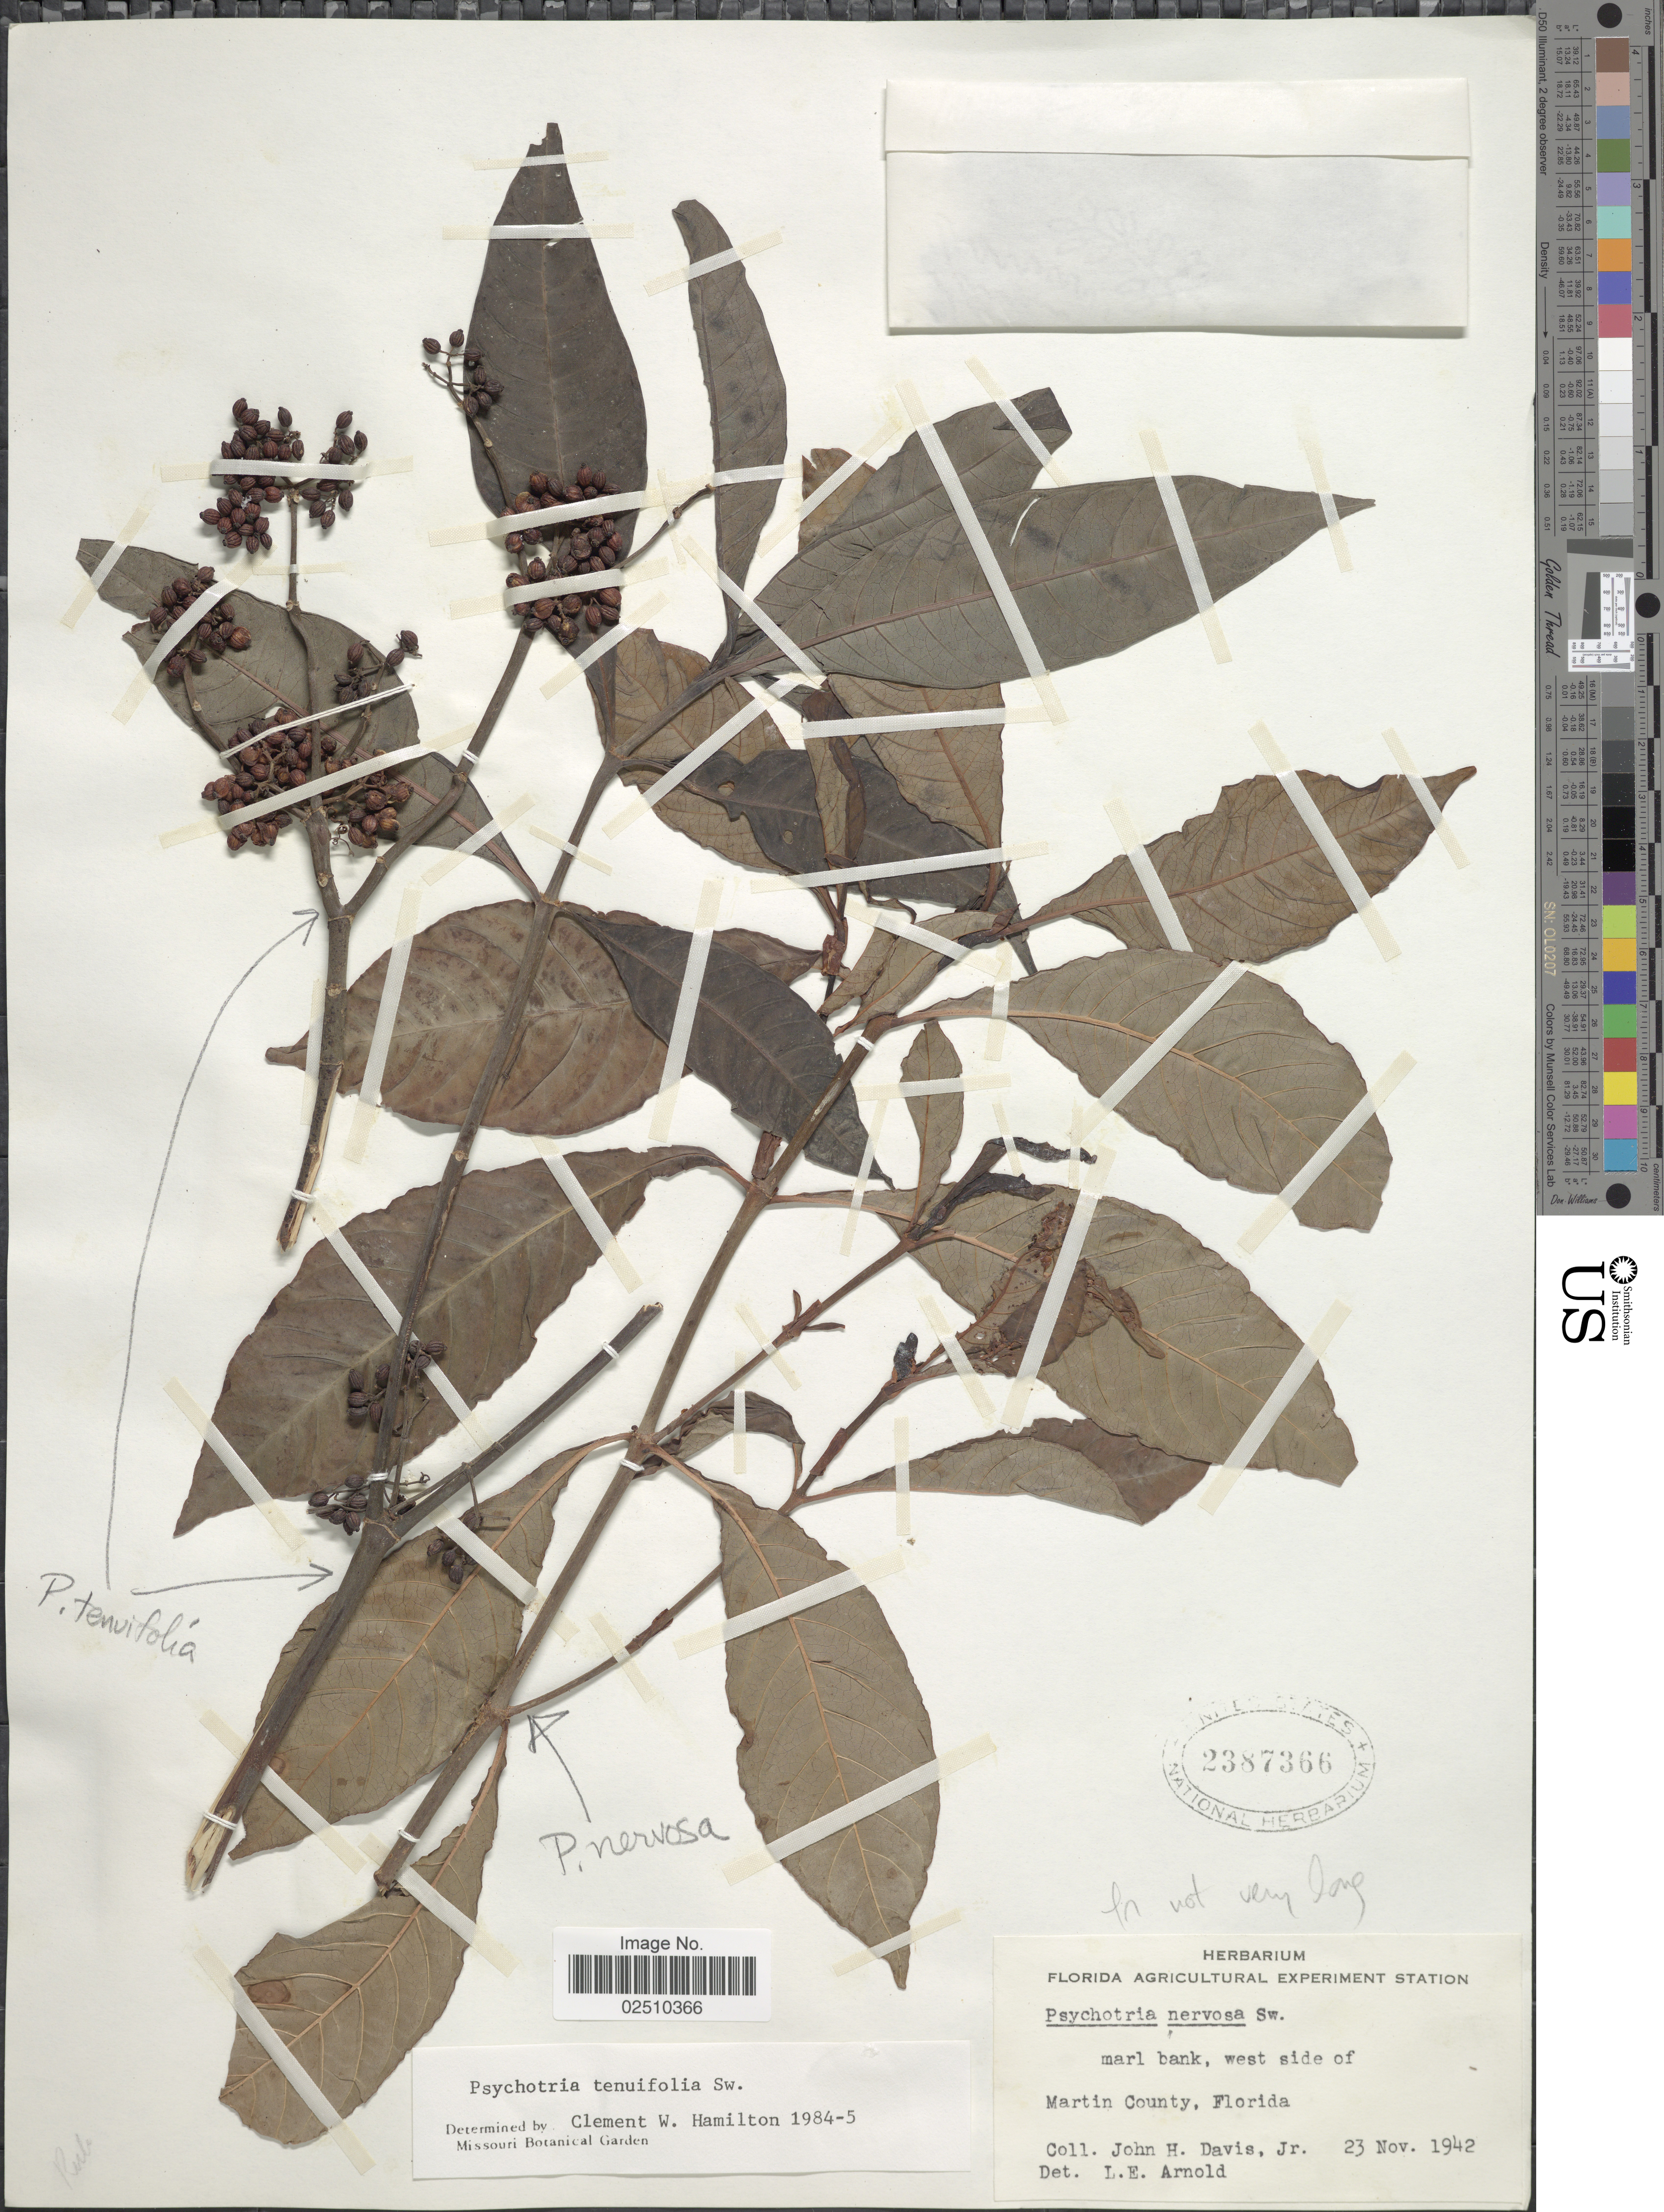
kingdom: Plantae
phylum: Tracheophyta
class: Magnoliopsida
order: Gentianales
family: Rubiaceae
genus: Psychotria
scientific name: Psychotria tenuifolia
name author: Sw.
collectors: J. Davis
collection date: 1942-11-23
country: United States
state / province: Florida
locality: West side of Martin County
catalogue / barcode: US 2387366